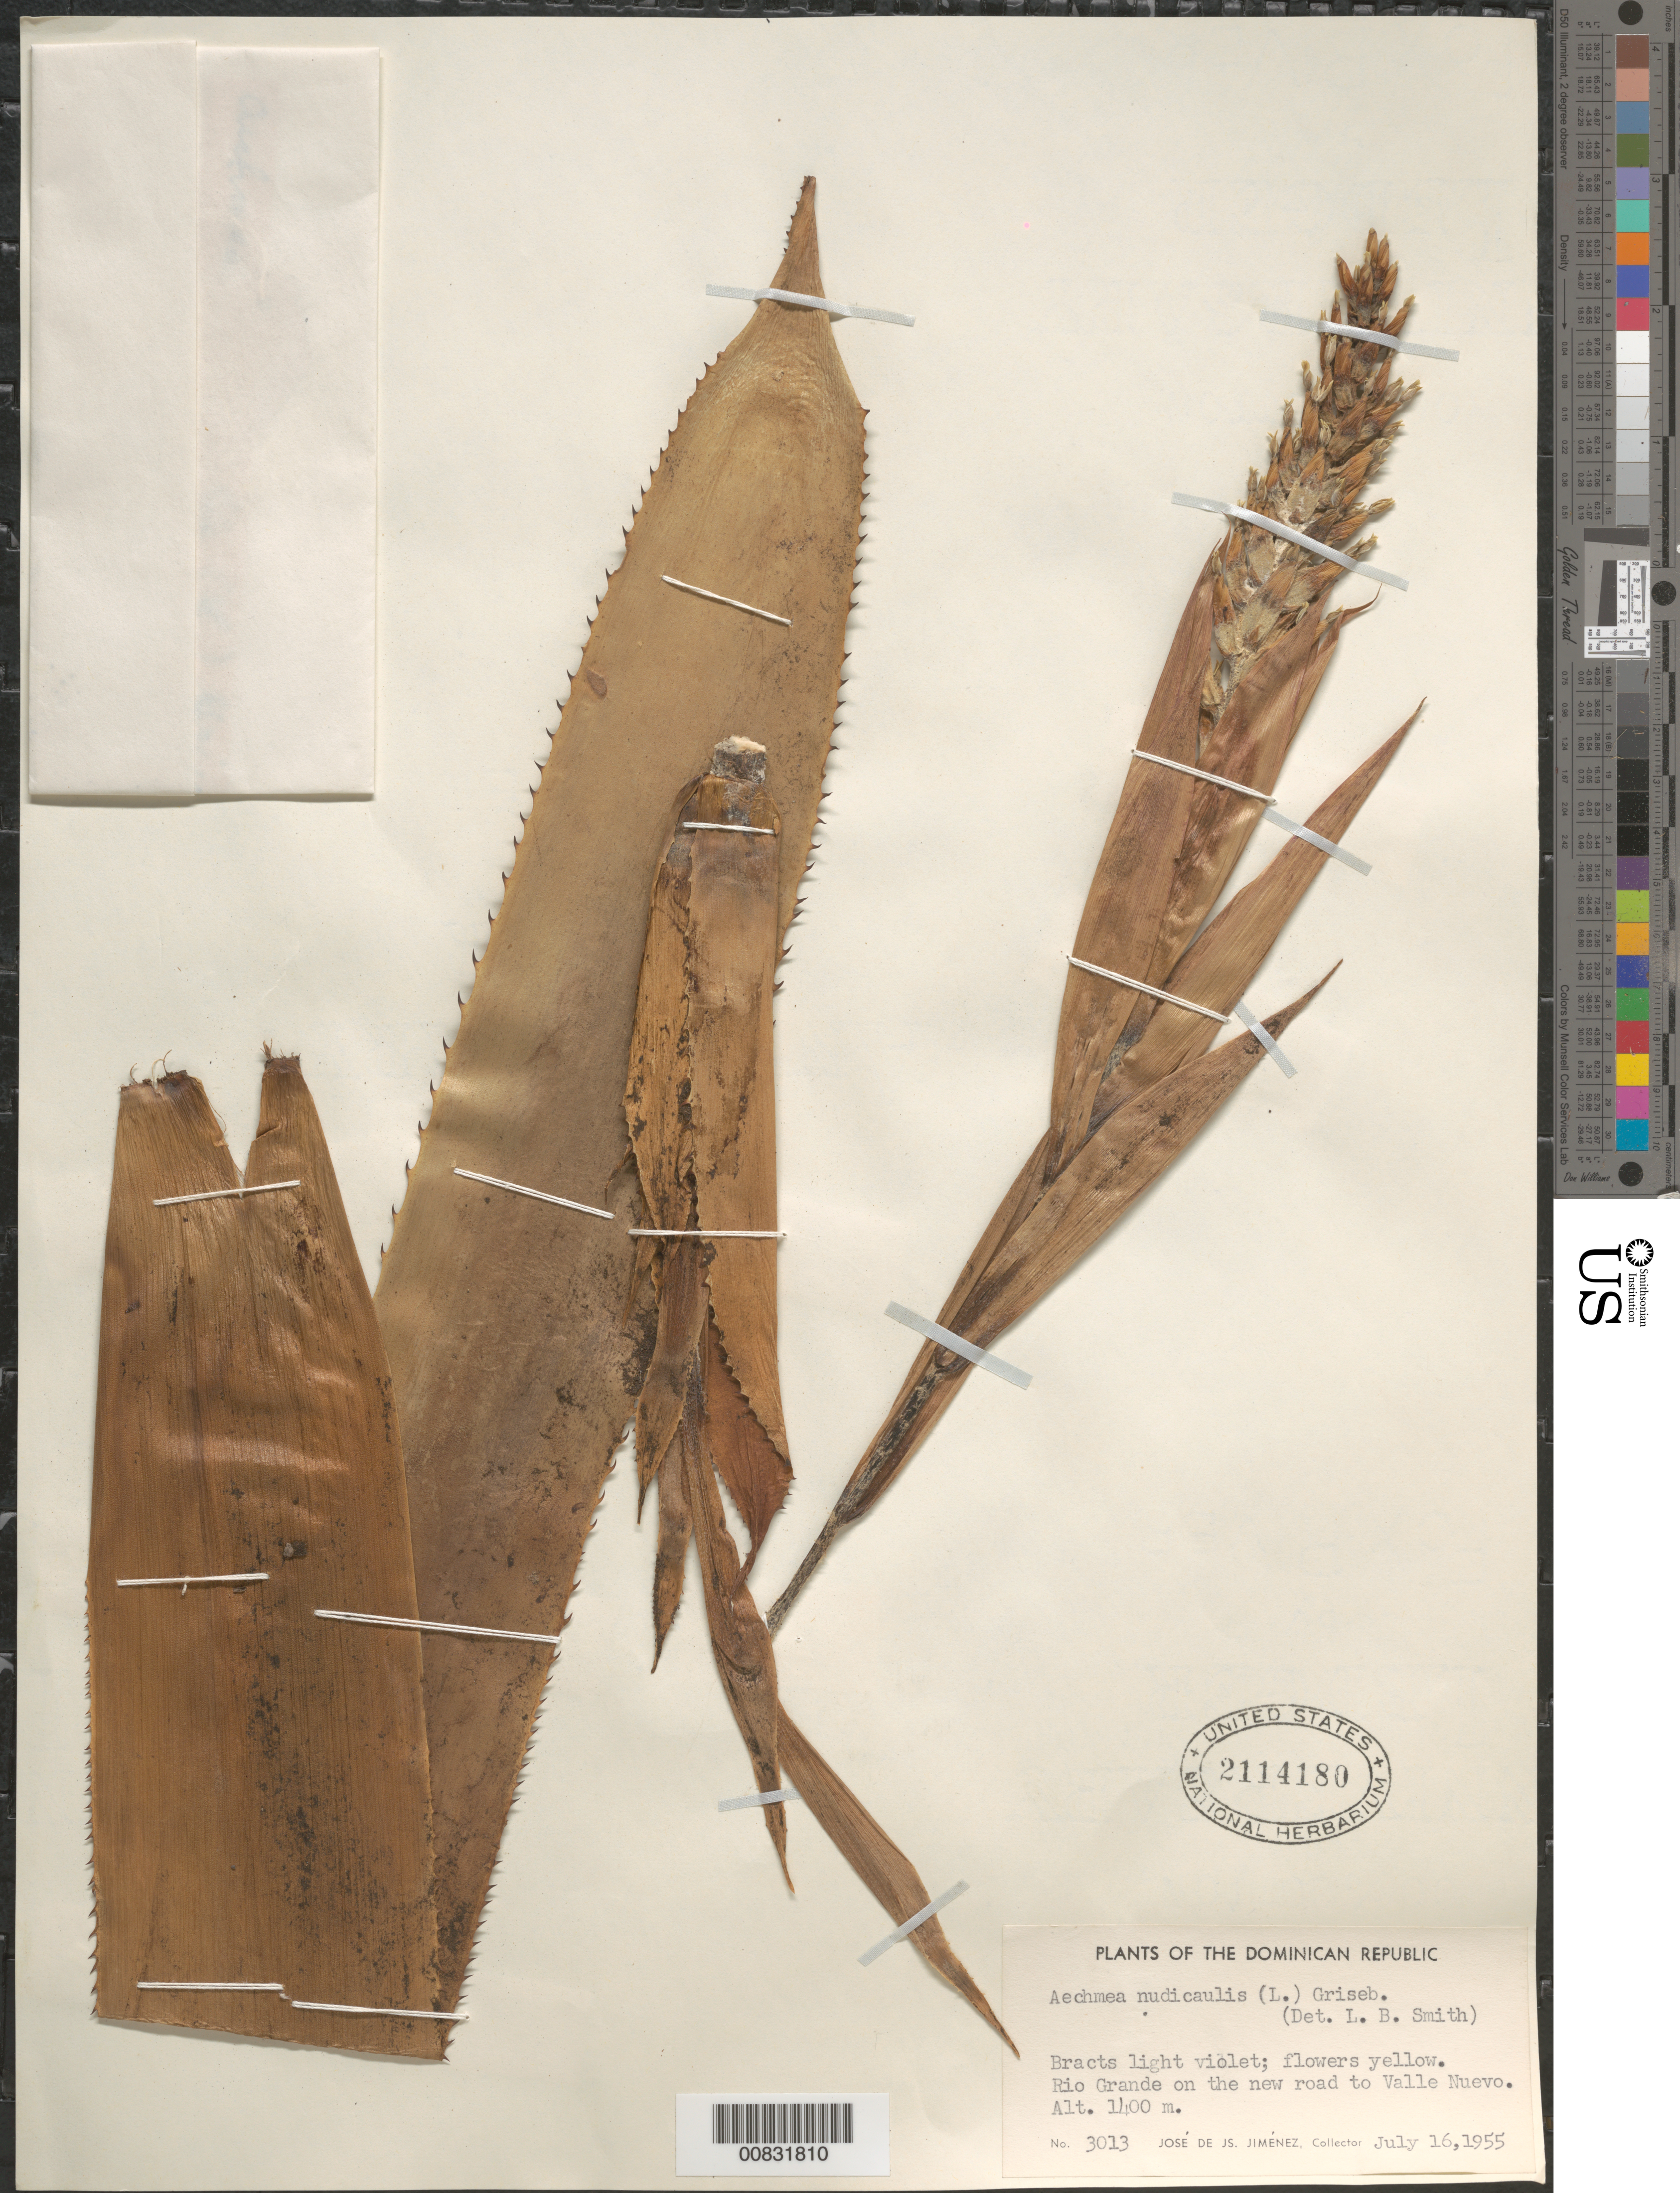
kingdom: Plantae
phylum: Tracheophyta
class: Liliopsida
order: Poales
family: Bromeliaceae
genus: Aechmea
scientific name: Aechmea nudicaulis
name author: (L.) Griseb.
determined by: Smith, Lyman B., (US), NMNH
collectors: J. J. Jiménez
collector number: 3013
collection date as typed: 16 Jul 1955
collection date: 1955-07-16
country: Dominican Republic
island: Hispaniola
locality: Río Grande on the new road to Valle Nuevo.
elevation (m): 1400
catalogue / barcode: US 2114180